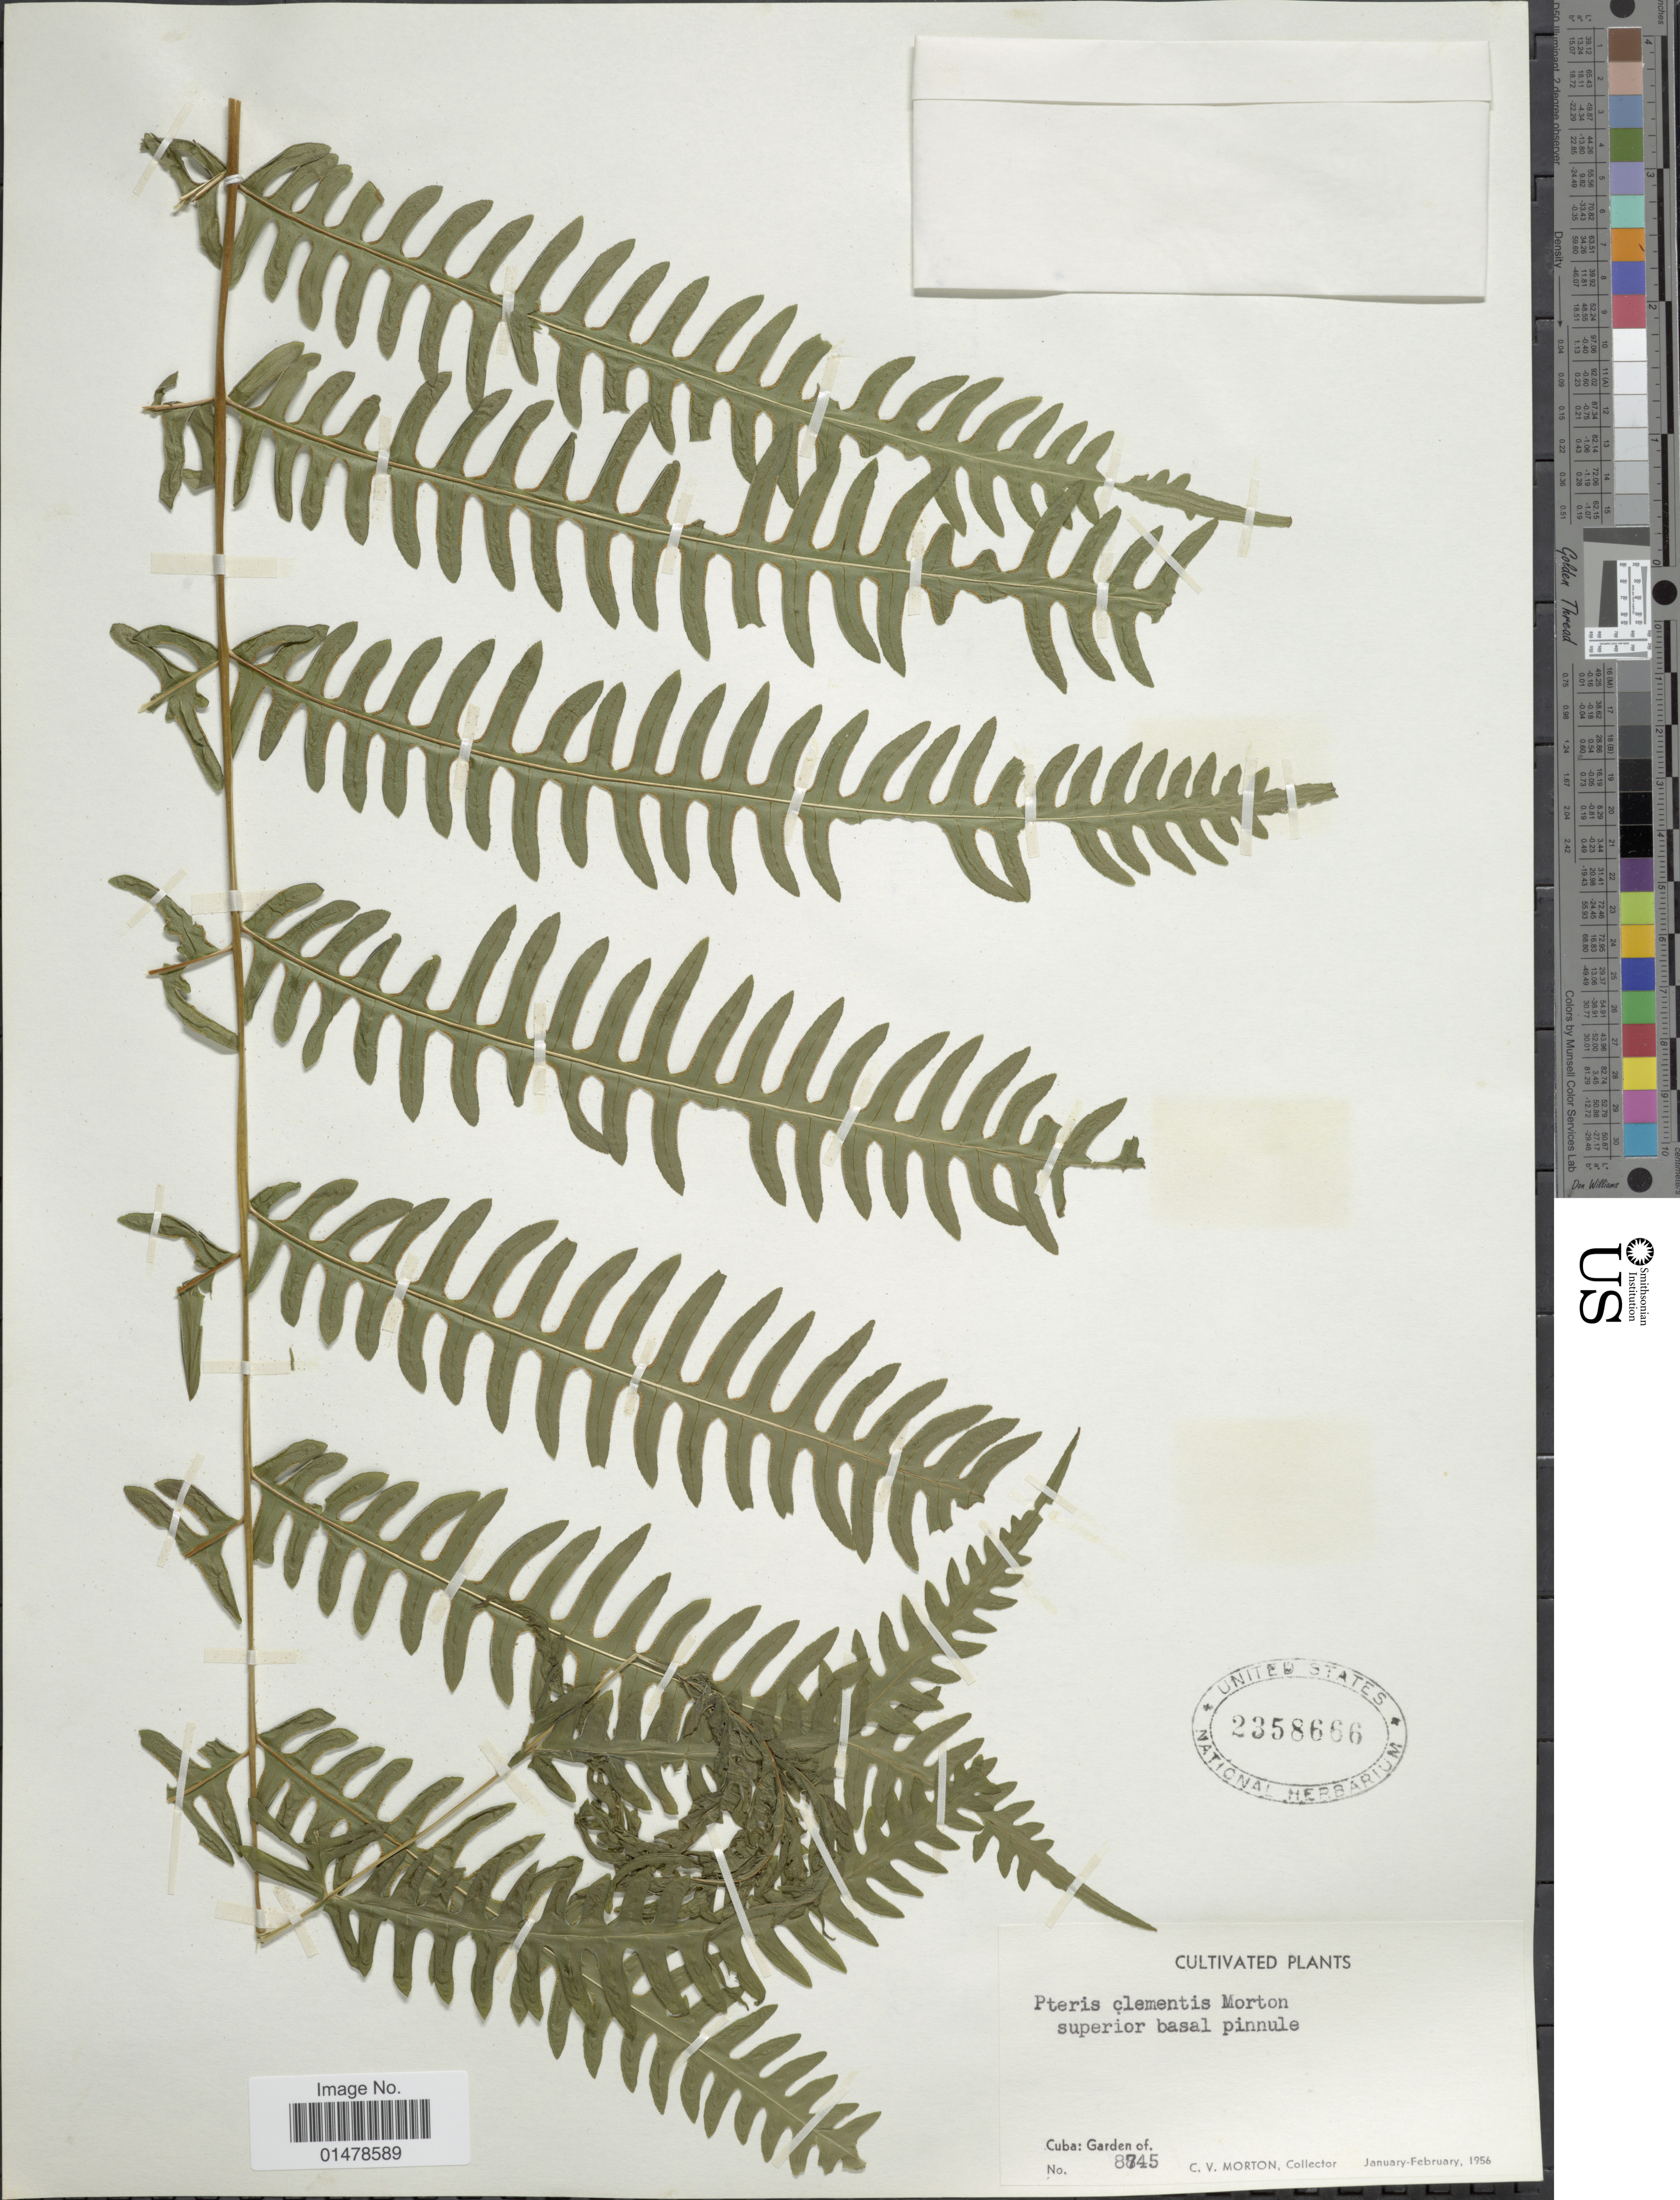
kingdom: Plantae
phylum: Tracheophyta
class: Polypodiopsida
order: Polypodiales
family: Pteridaceae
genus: Pteris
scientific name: Pteris clementis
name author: Morton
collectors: C. V. Morton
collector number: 8745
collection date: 1956-01/1956-02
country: Cuba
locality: Cuba: Garden of.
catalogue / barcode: US 2358666